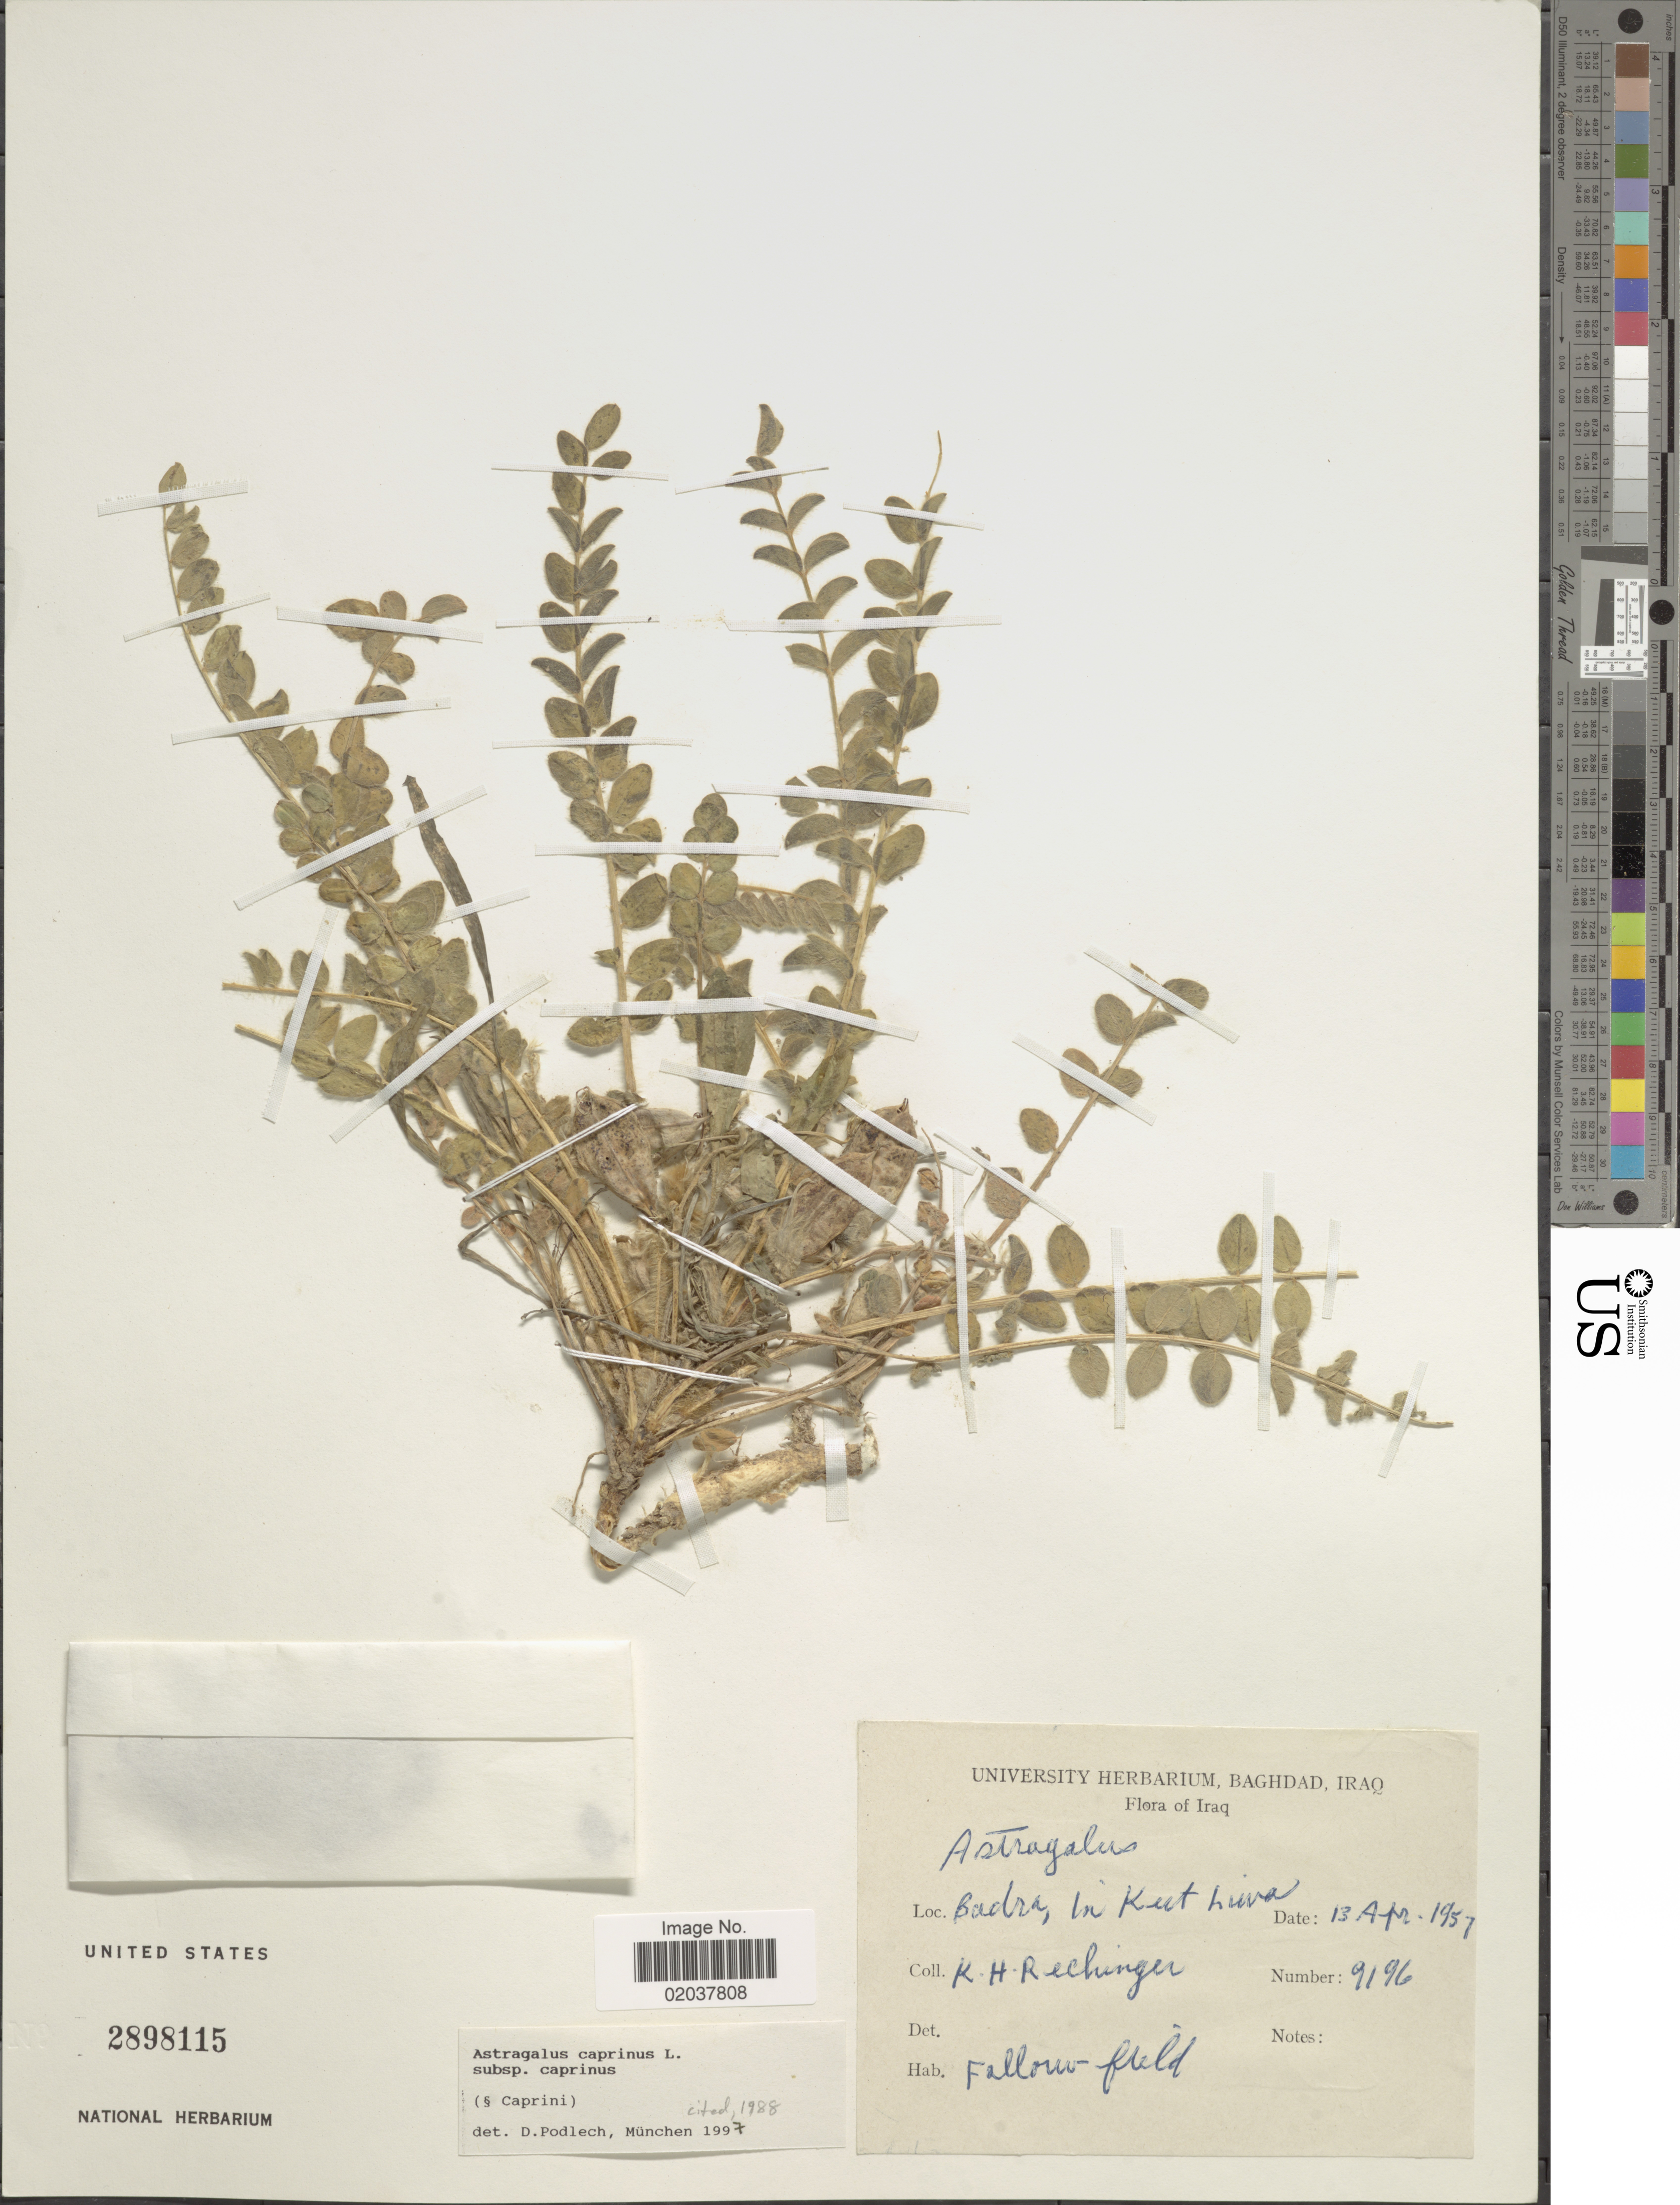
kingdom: Plantae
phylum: Tracheophyta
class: Magnoliopsida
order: Fabales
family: Fabaceae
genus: Astragalus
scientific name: Astragalus caprinus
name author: L.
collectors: K. H. Rechinger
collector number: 9196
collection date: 1957-04-13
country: Iraq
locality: Badra, in Keet Liwa [interpreted]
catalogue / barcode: US 2898115